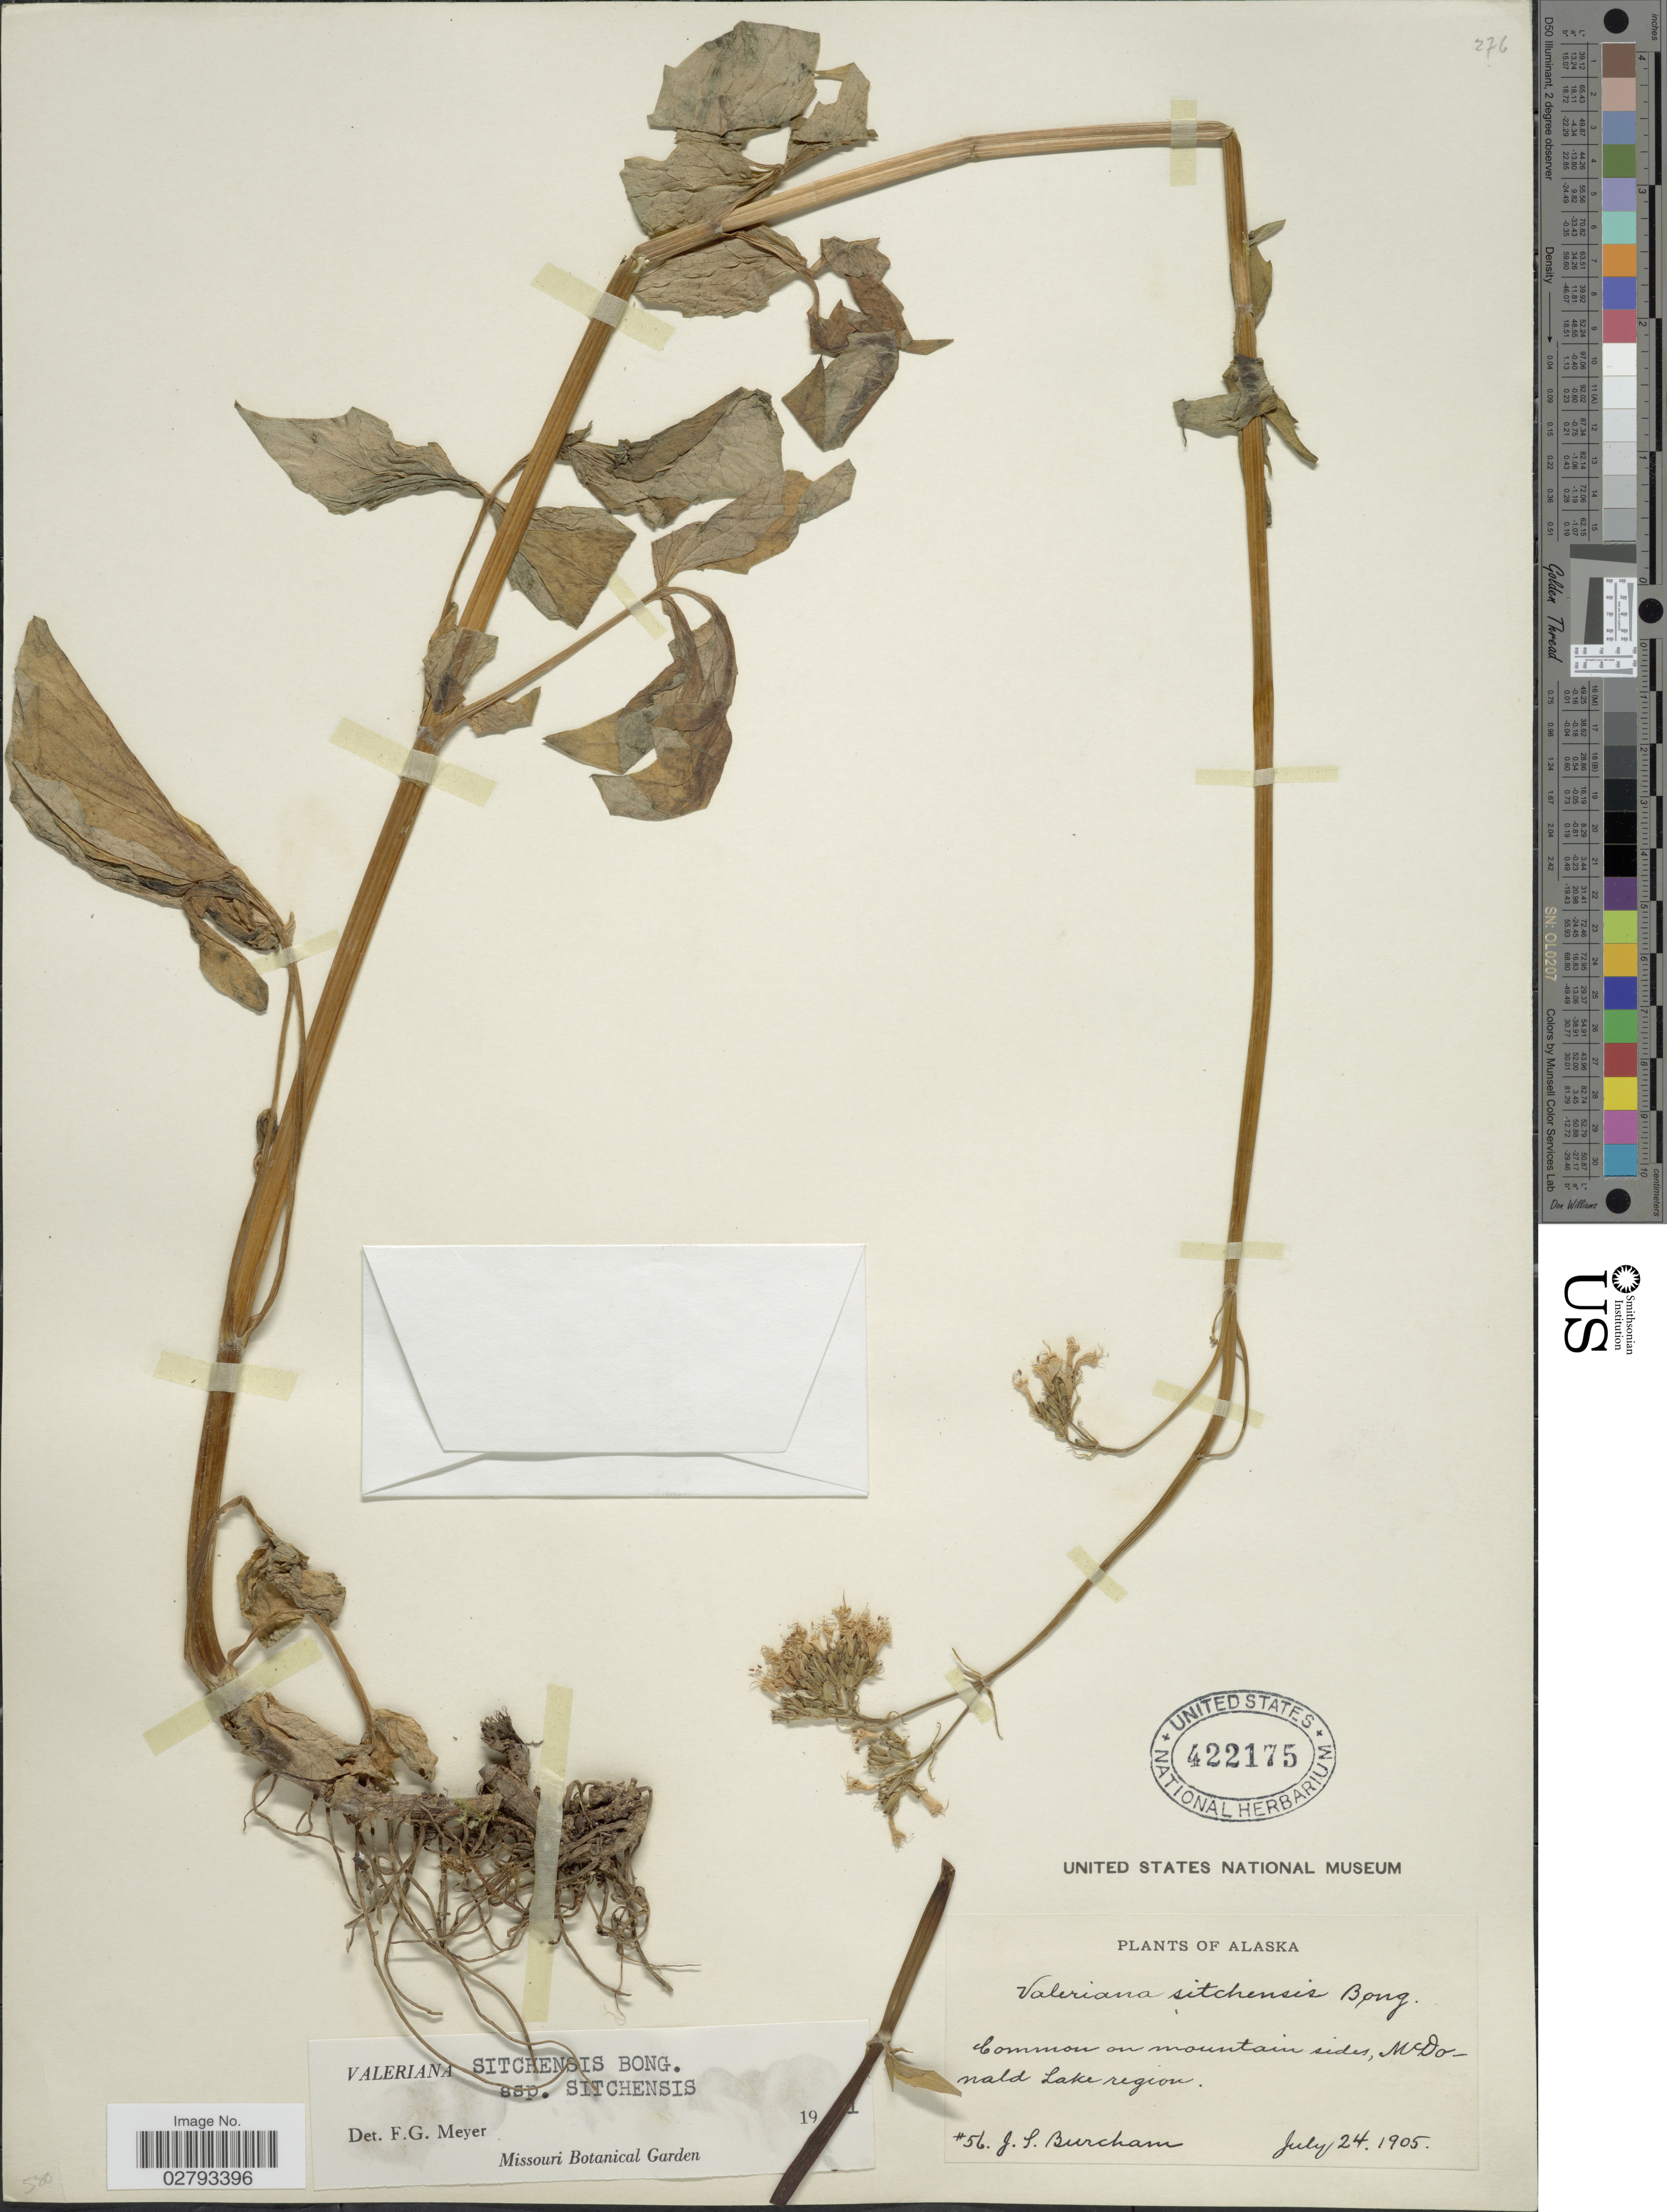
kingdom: Plantae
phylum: Tracheophyta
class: Magnoliopsida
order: Dipsacales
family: Caprifoliaceae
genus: Valeriana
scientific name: Valeriana sitchensis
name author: Bong.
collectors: J. Burcham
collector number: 56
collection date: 1905-07-24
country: United States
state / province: Alaska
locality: McDonald Lake region.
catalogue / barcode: US 422175